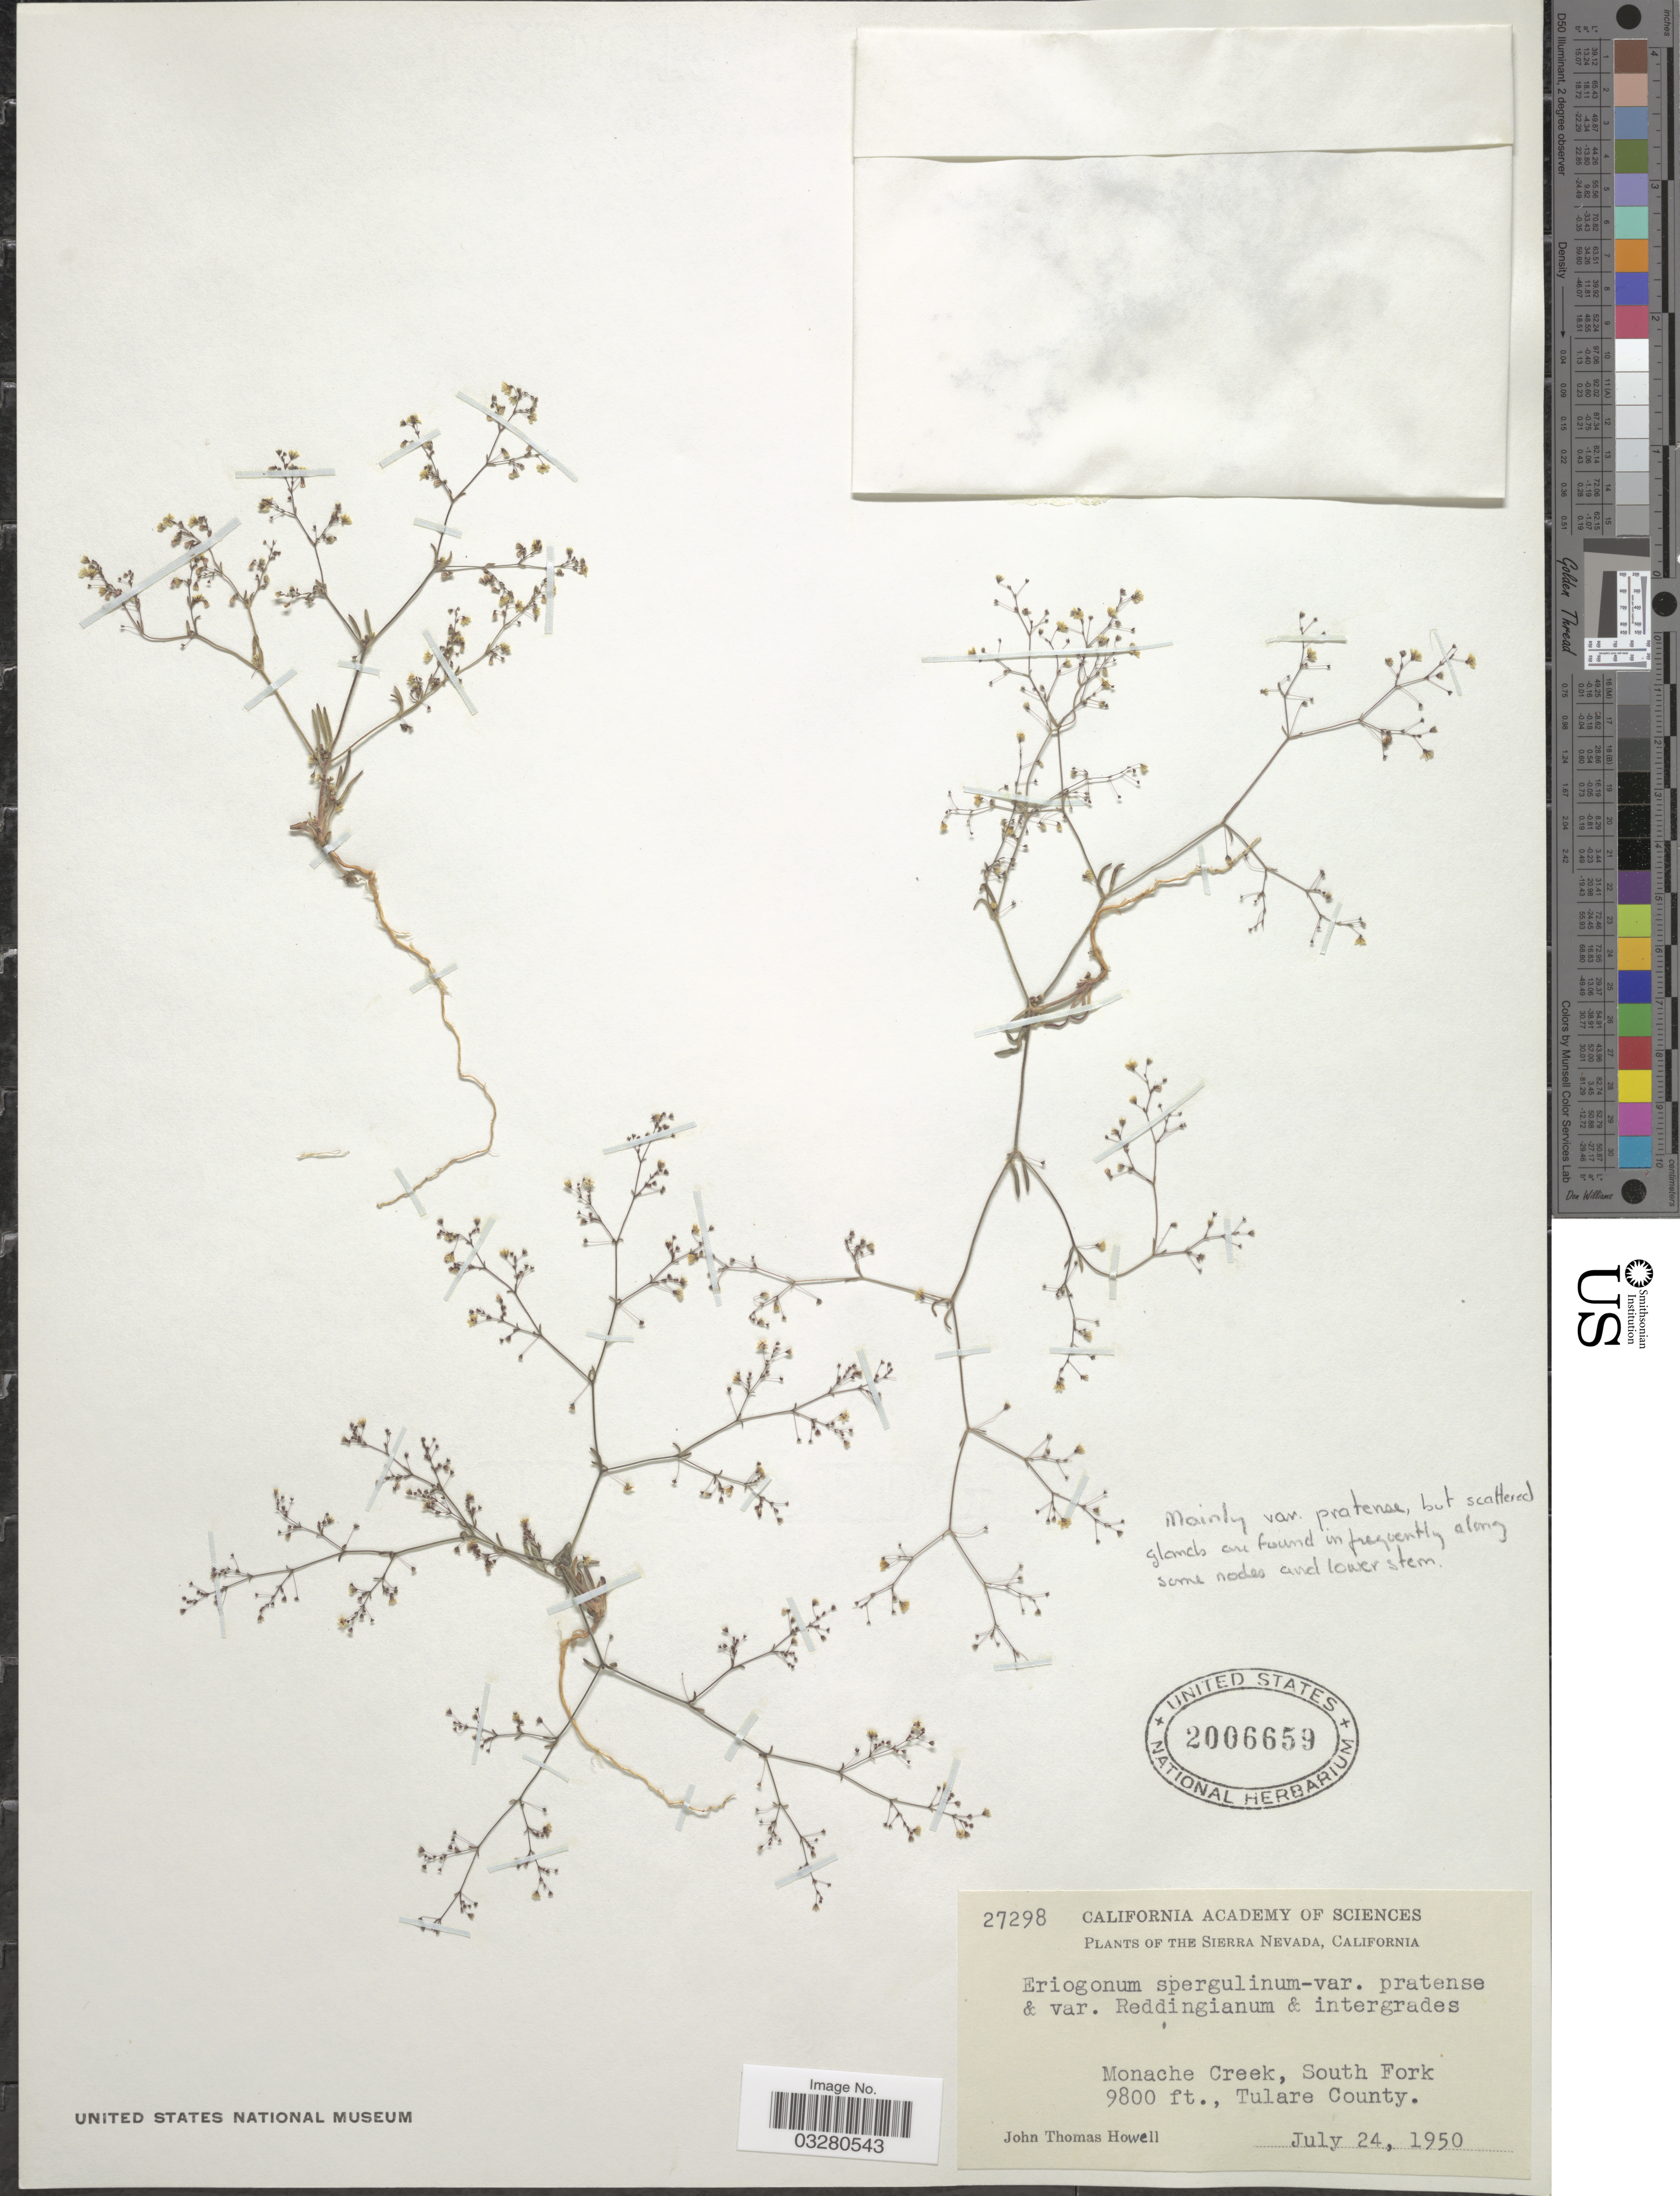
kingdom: Plantae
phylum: Tracheophyta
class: Magnoliopsida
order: Caryophyllales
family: Polygonaceae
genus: Eriogonum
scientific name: Eriogonum spergulinum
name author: A. Gray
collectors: J. T. Howell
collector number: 27298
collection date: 1950-07-24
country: United States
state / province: California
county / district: Tulare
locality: The Sierra Nevada. Monache Creek, South Fork, Tulare County.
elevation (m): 2987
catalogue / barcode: US 2006659